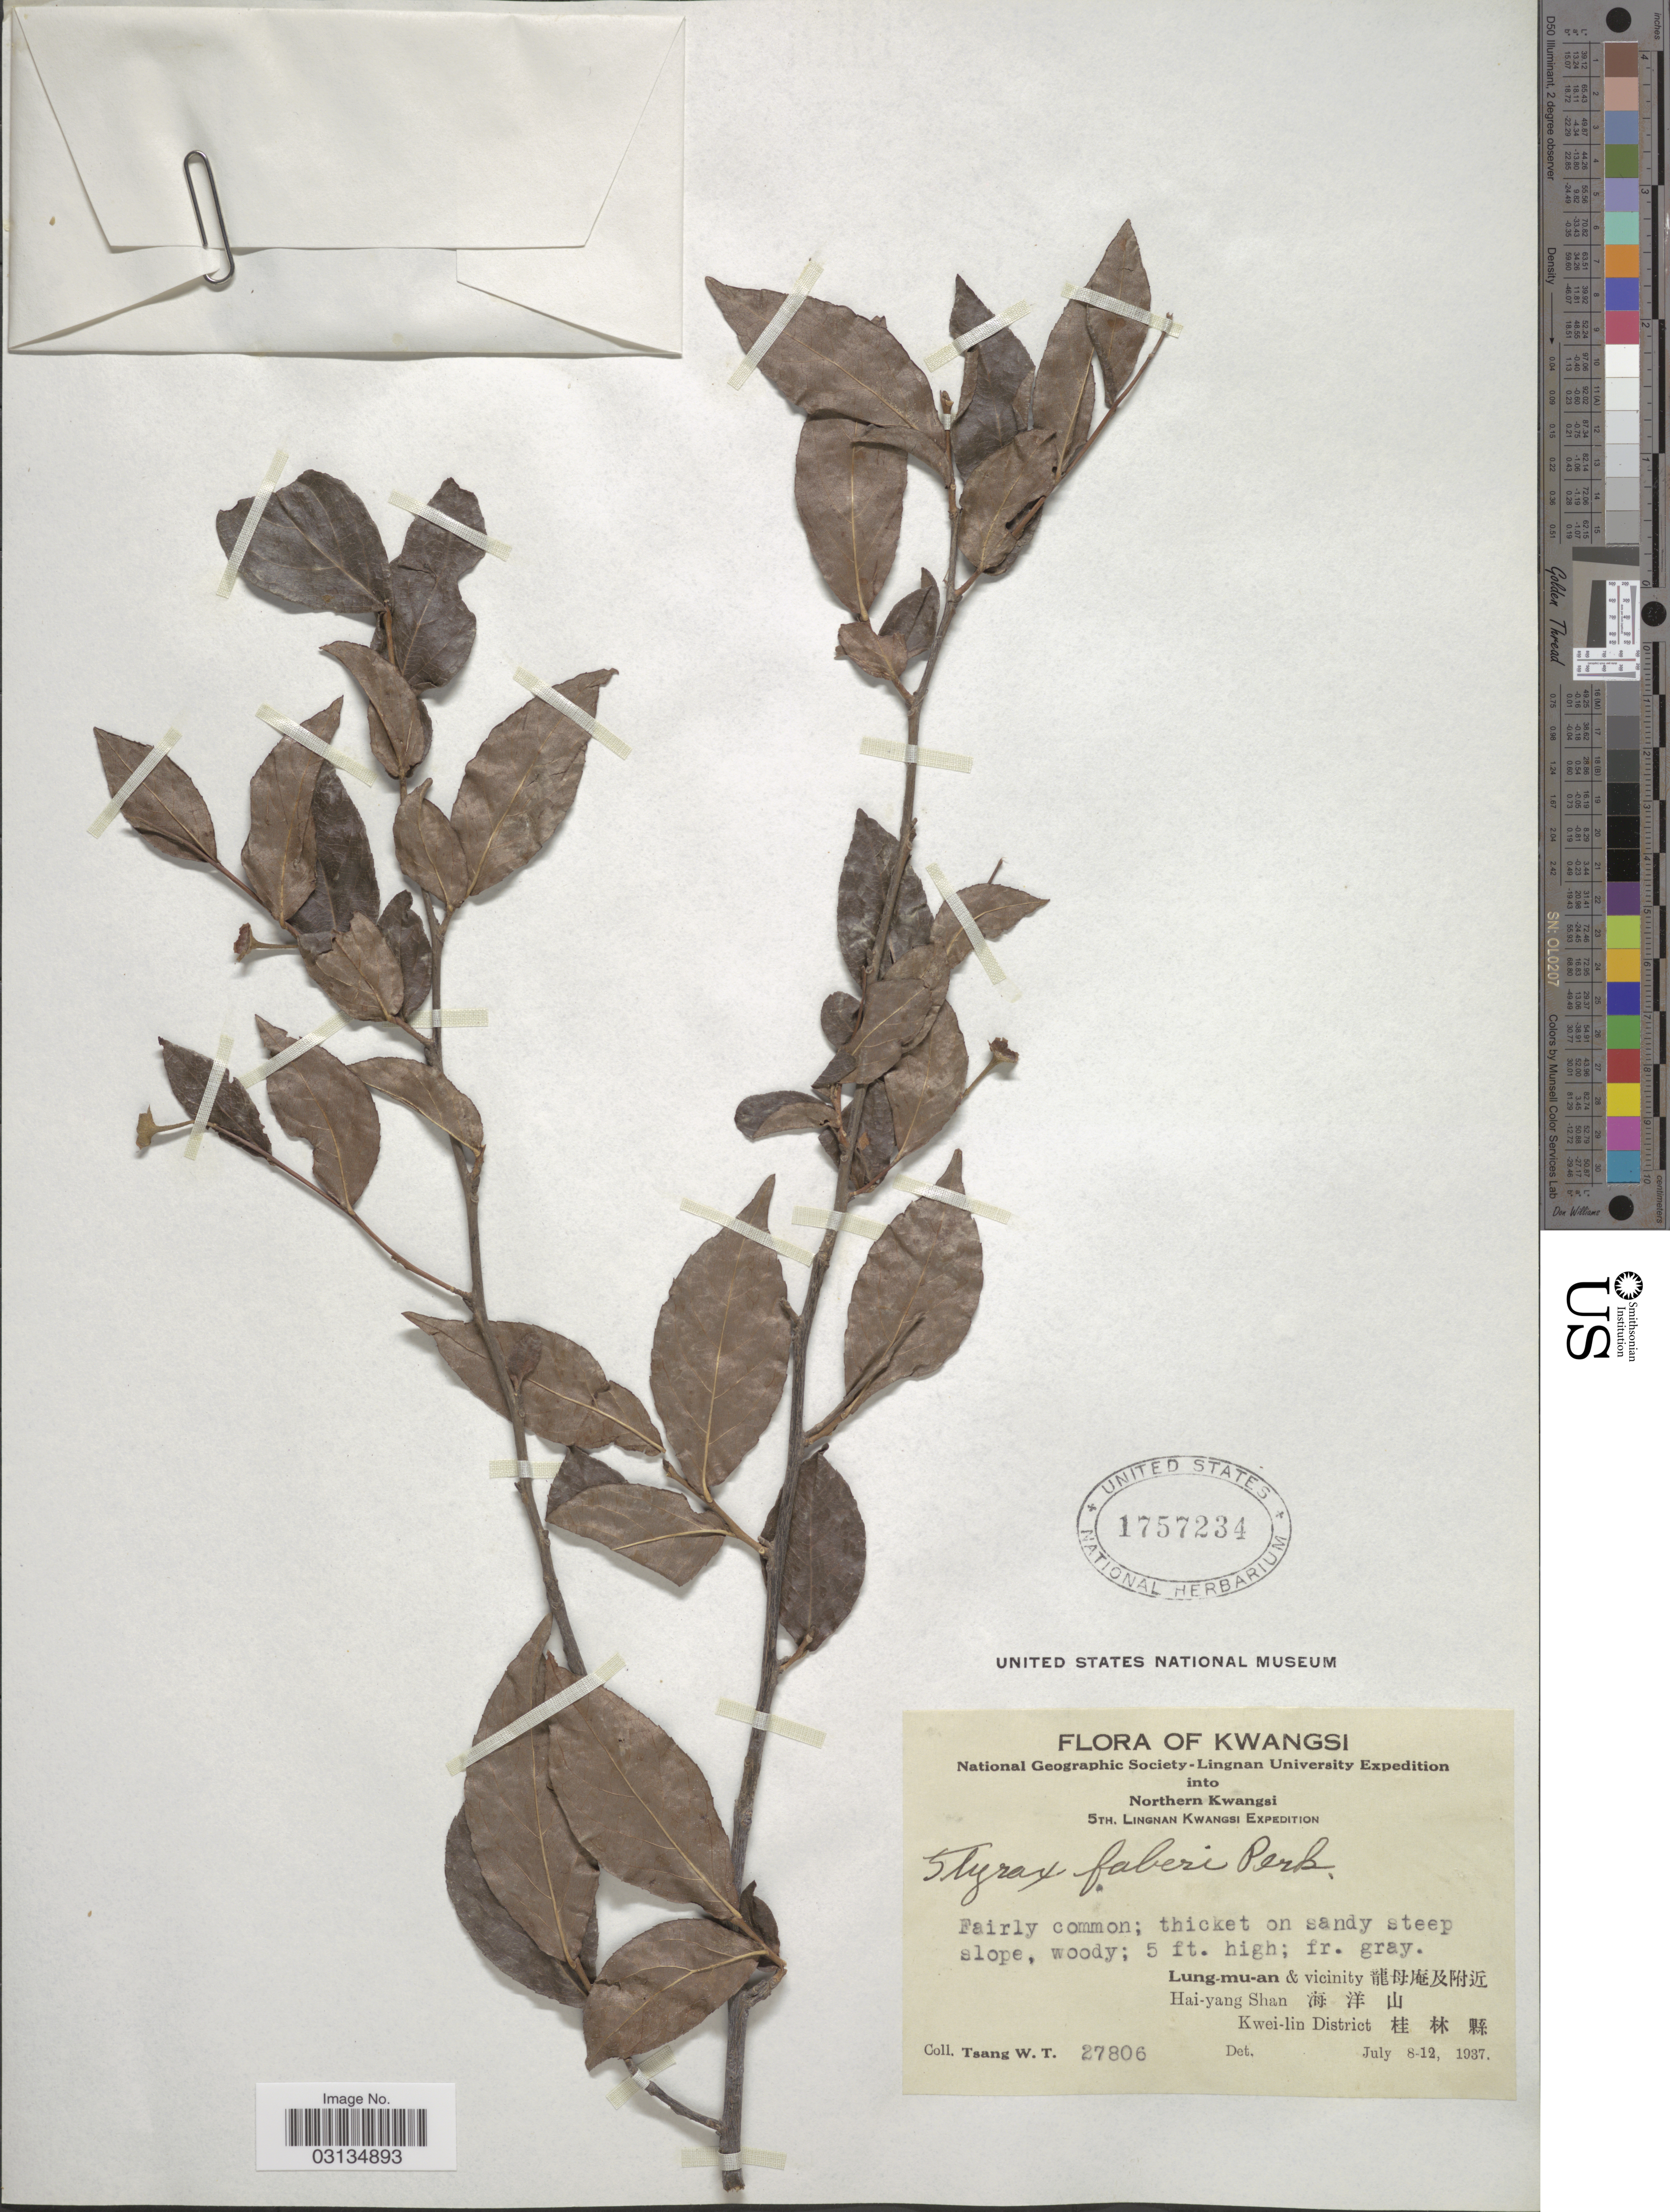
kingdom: Plantae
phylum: Tracheophyta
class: Magnoliopsida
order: Ericales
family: Styracaceae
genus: Styrax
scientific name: Styrax faberi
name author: Perkins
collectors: W. T. Tsang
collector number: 27806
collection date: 1937-07-08/1937-07-12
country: China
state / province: Guangxi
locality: Kwangsi. Lung-mu-an & vicinity. Hai-yang Shan. Kwei-lin District.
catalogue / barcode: US 1757234